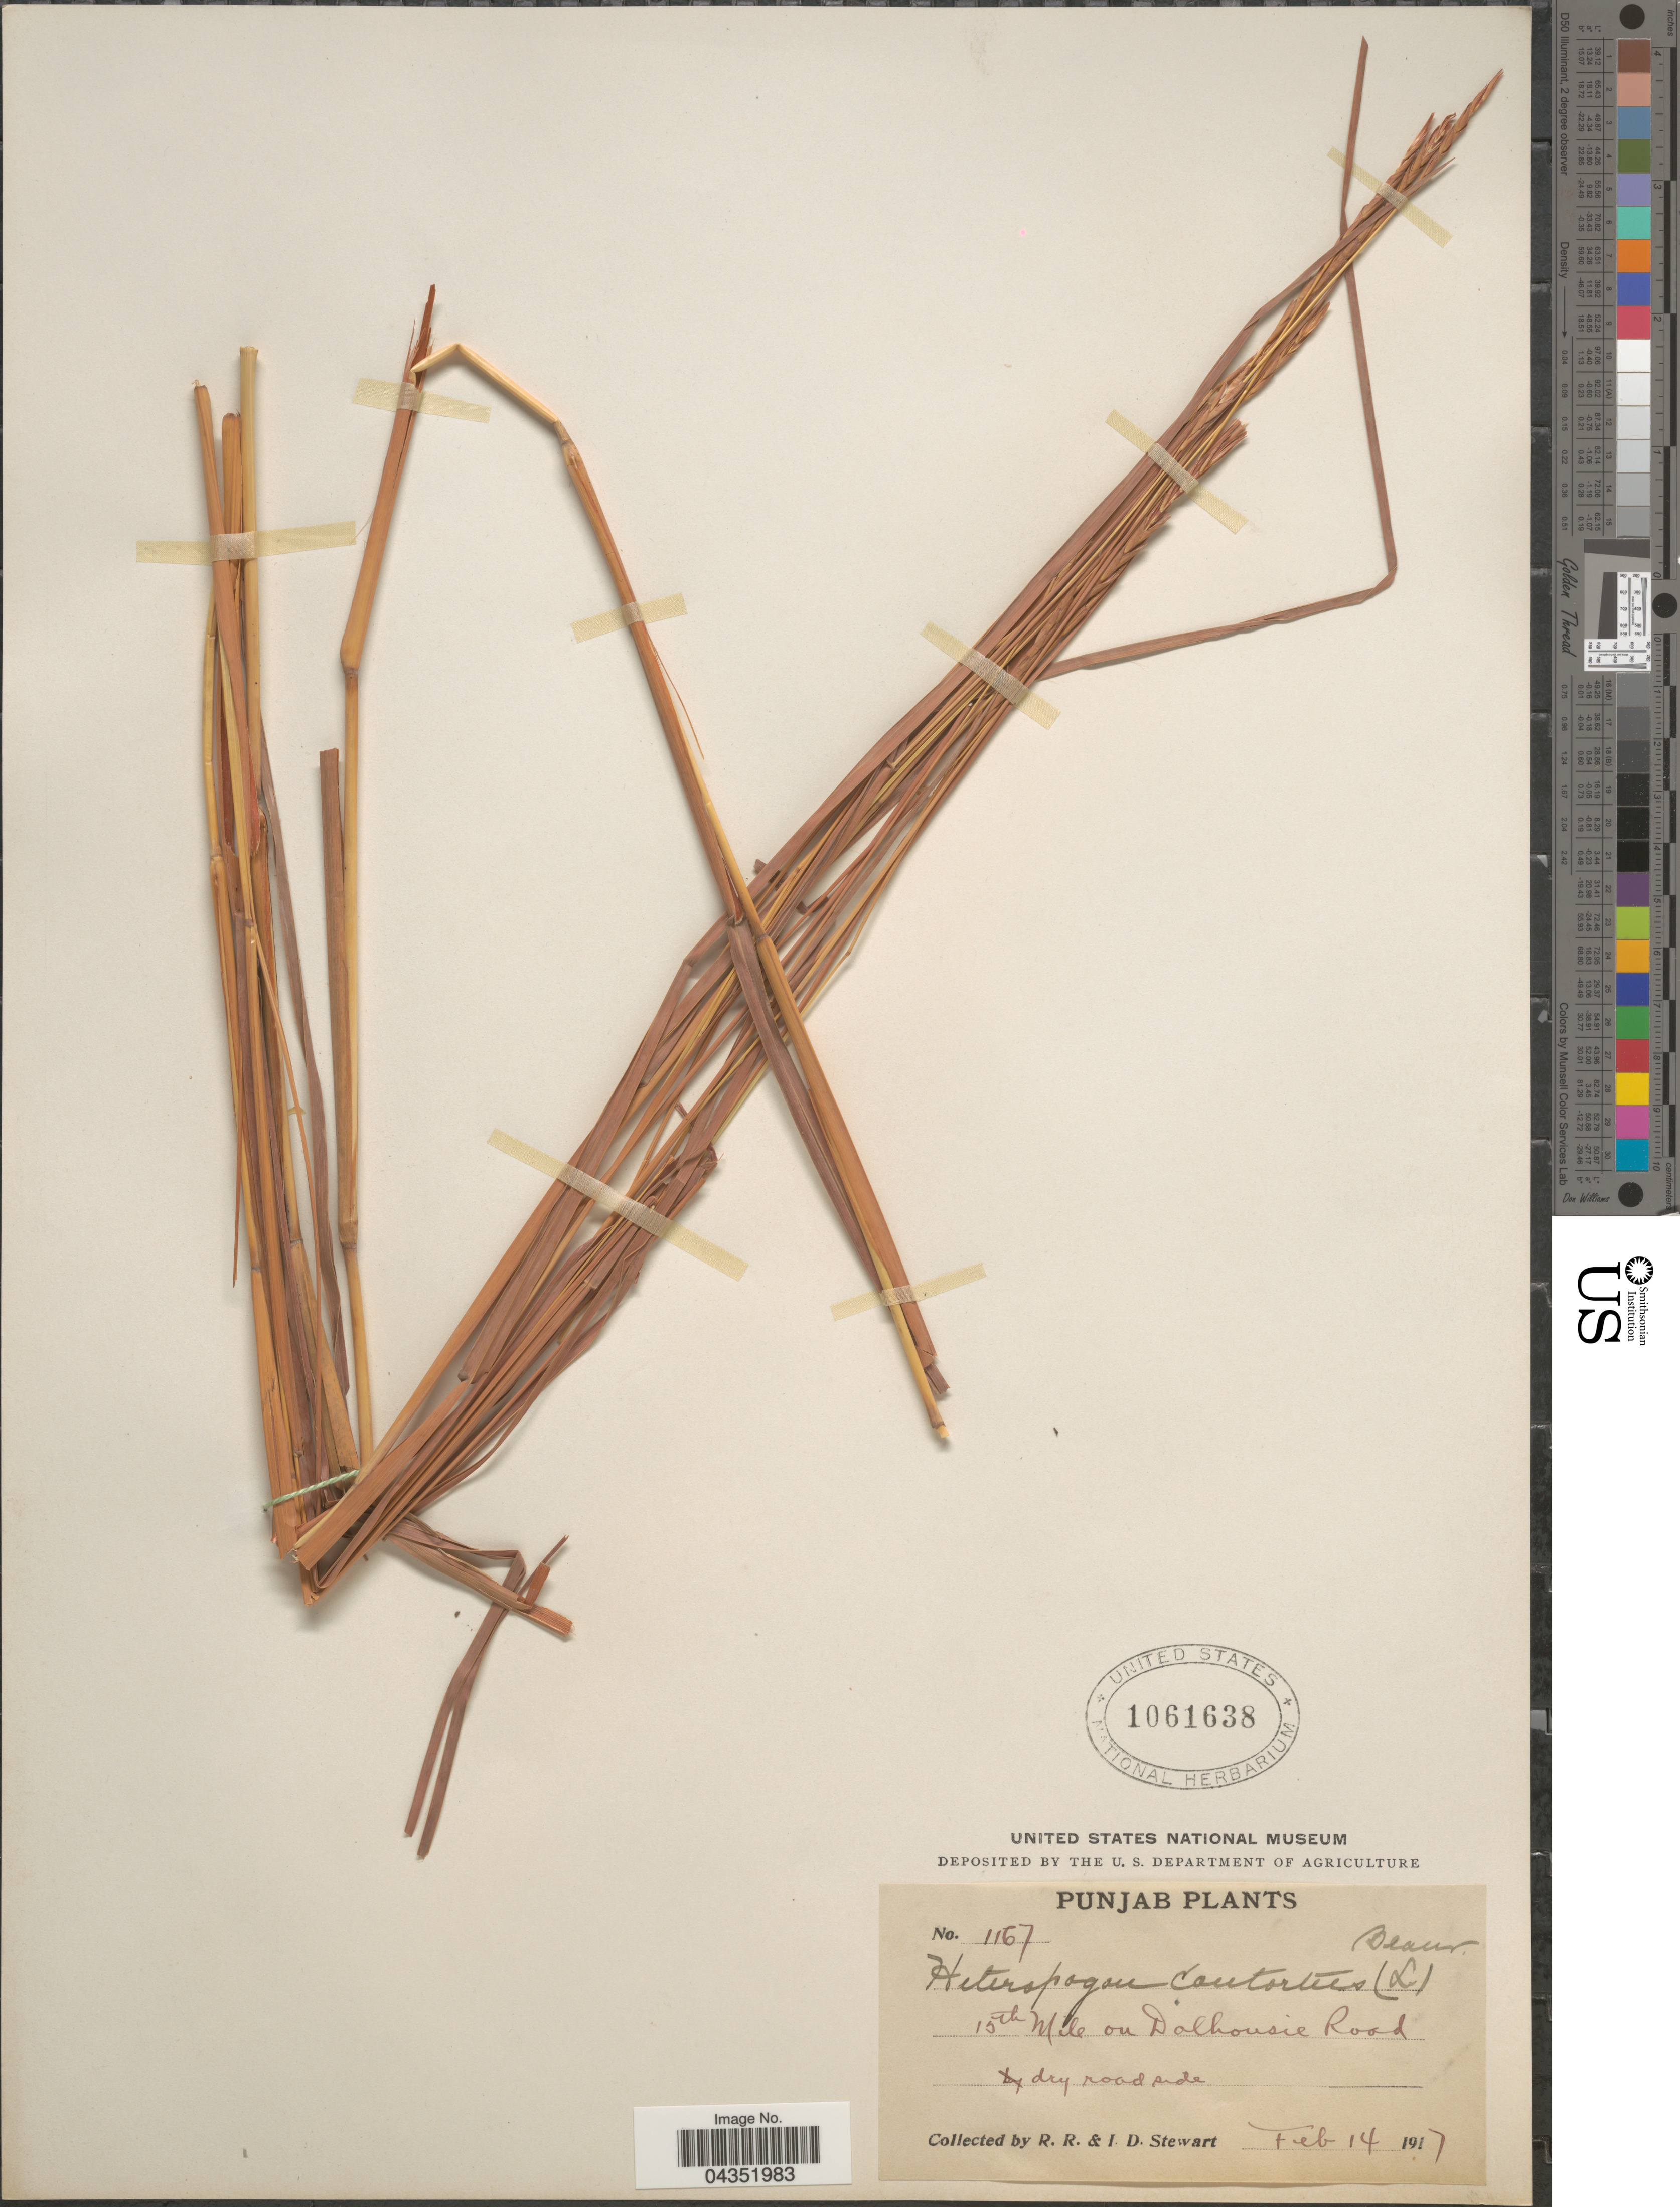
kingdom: Plantae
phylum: Tracheophyta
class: Liliopsida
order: Poales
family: Poaceae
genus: Heteropogon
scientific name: Heteropogon contortus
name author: (L.) P. Beauv. ex Roem. & Schult.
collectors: R. Stewart & I. Stewart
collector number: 1167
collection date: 1917-02-14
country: India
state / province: Himachal Pradesh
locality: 15th Mile on Dalhousie Road.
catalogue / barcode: US 1061638